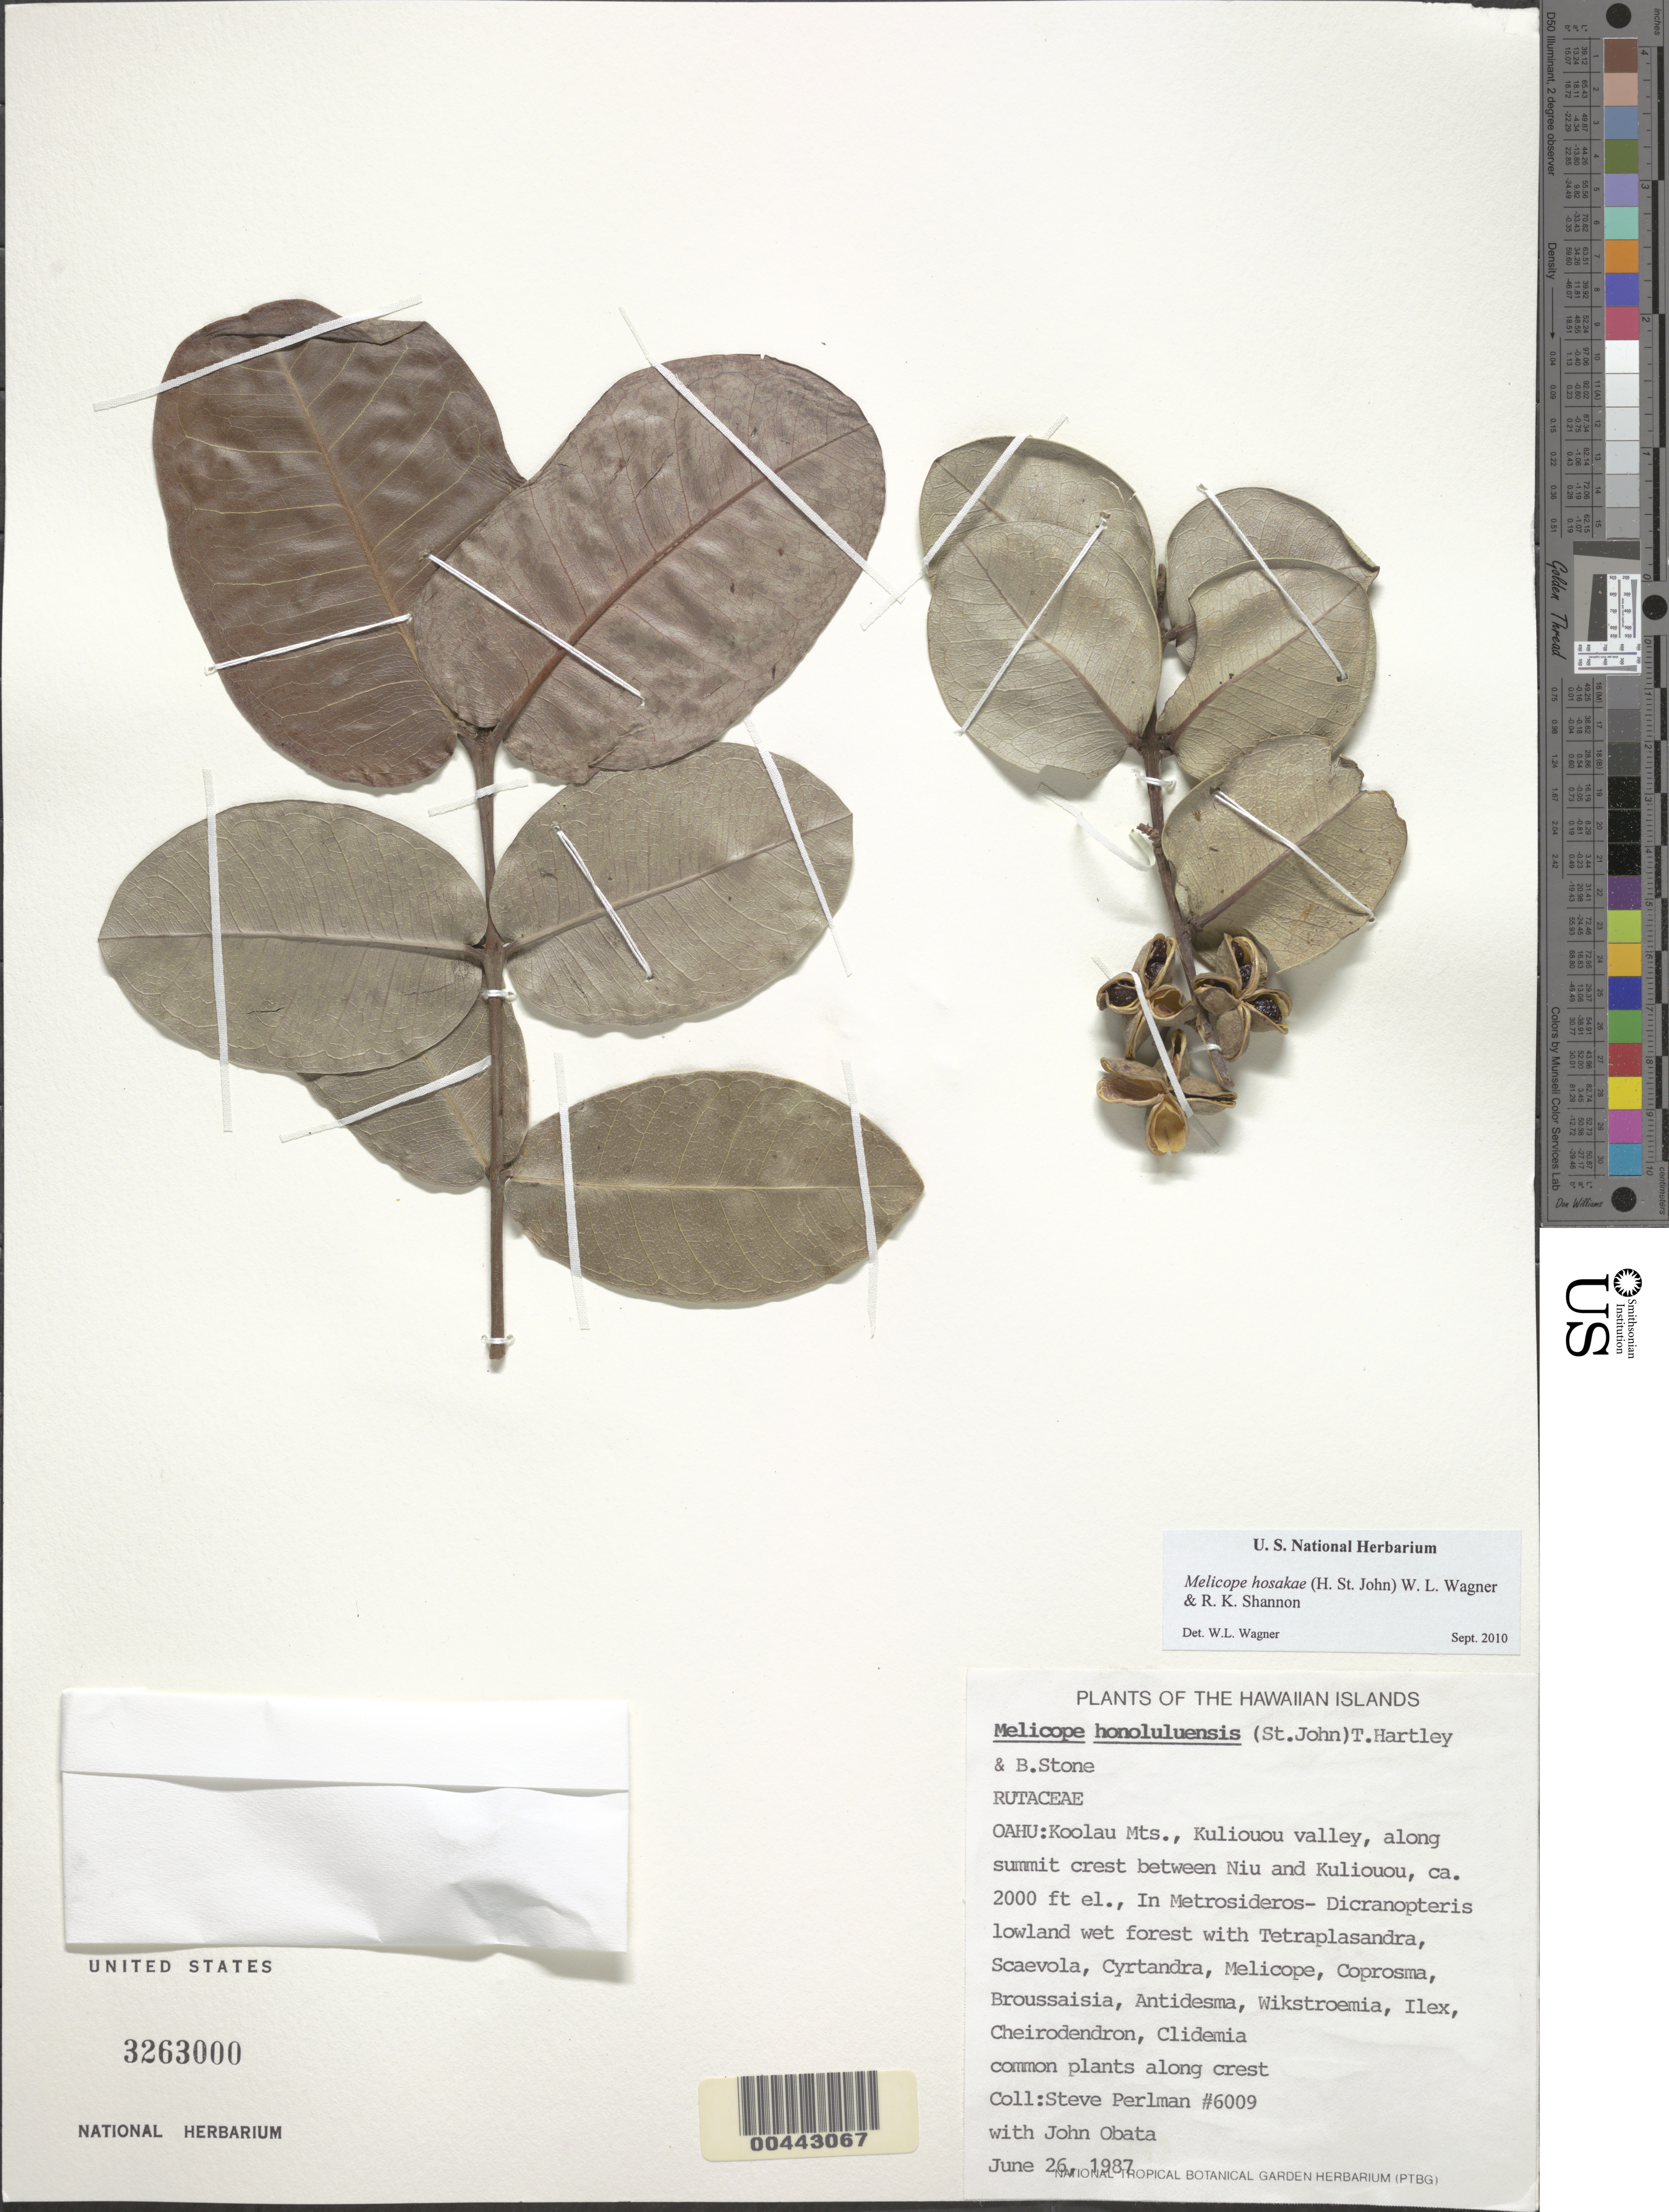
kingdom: Plantae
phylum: Tracheophyta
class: Magnoliopsida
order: Sapindales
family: Rutaceae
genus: Melicope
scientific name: Melicope hosakae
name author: (H. St. John) W.L. Wagner & R.K. Shannon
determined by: Wagner, W. L., (BOT), Smithsonian Institution - National Museum of Natural History (UNITED STATES)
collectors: S. P. Perlman & J. Obata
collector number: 6009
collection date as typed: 26 Jun 1987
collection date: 1987-06-26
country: United States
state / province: Hawaii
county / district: Honolulu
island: Oahu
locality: Koolau Mts., Kuliouou valley, along summit crest between Niu and Kuliouou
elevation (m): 610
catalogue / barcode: US 3263000